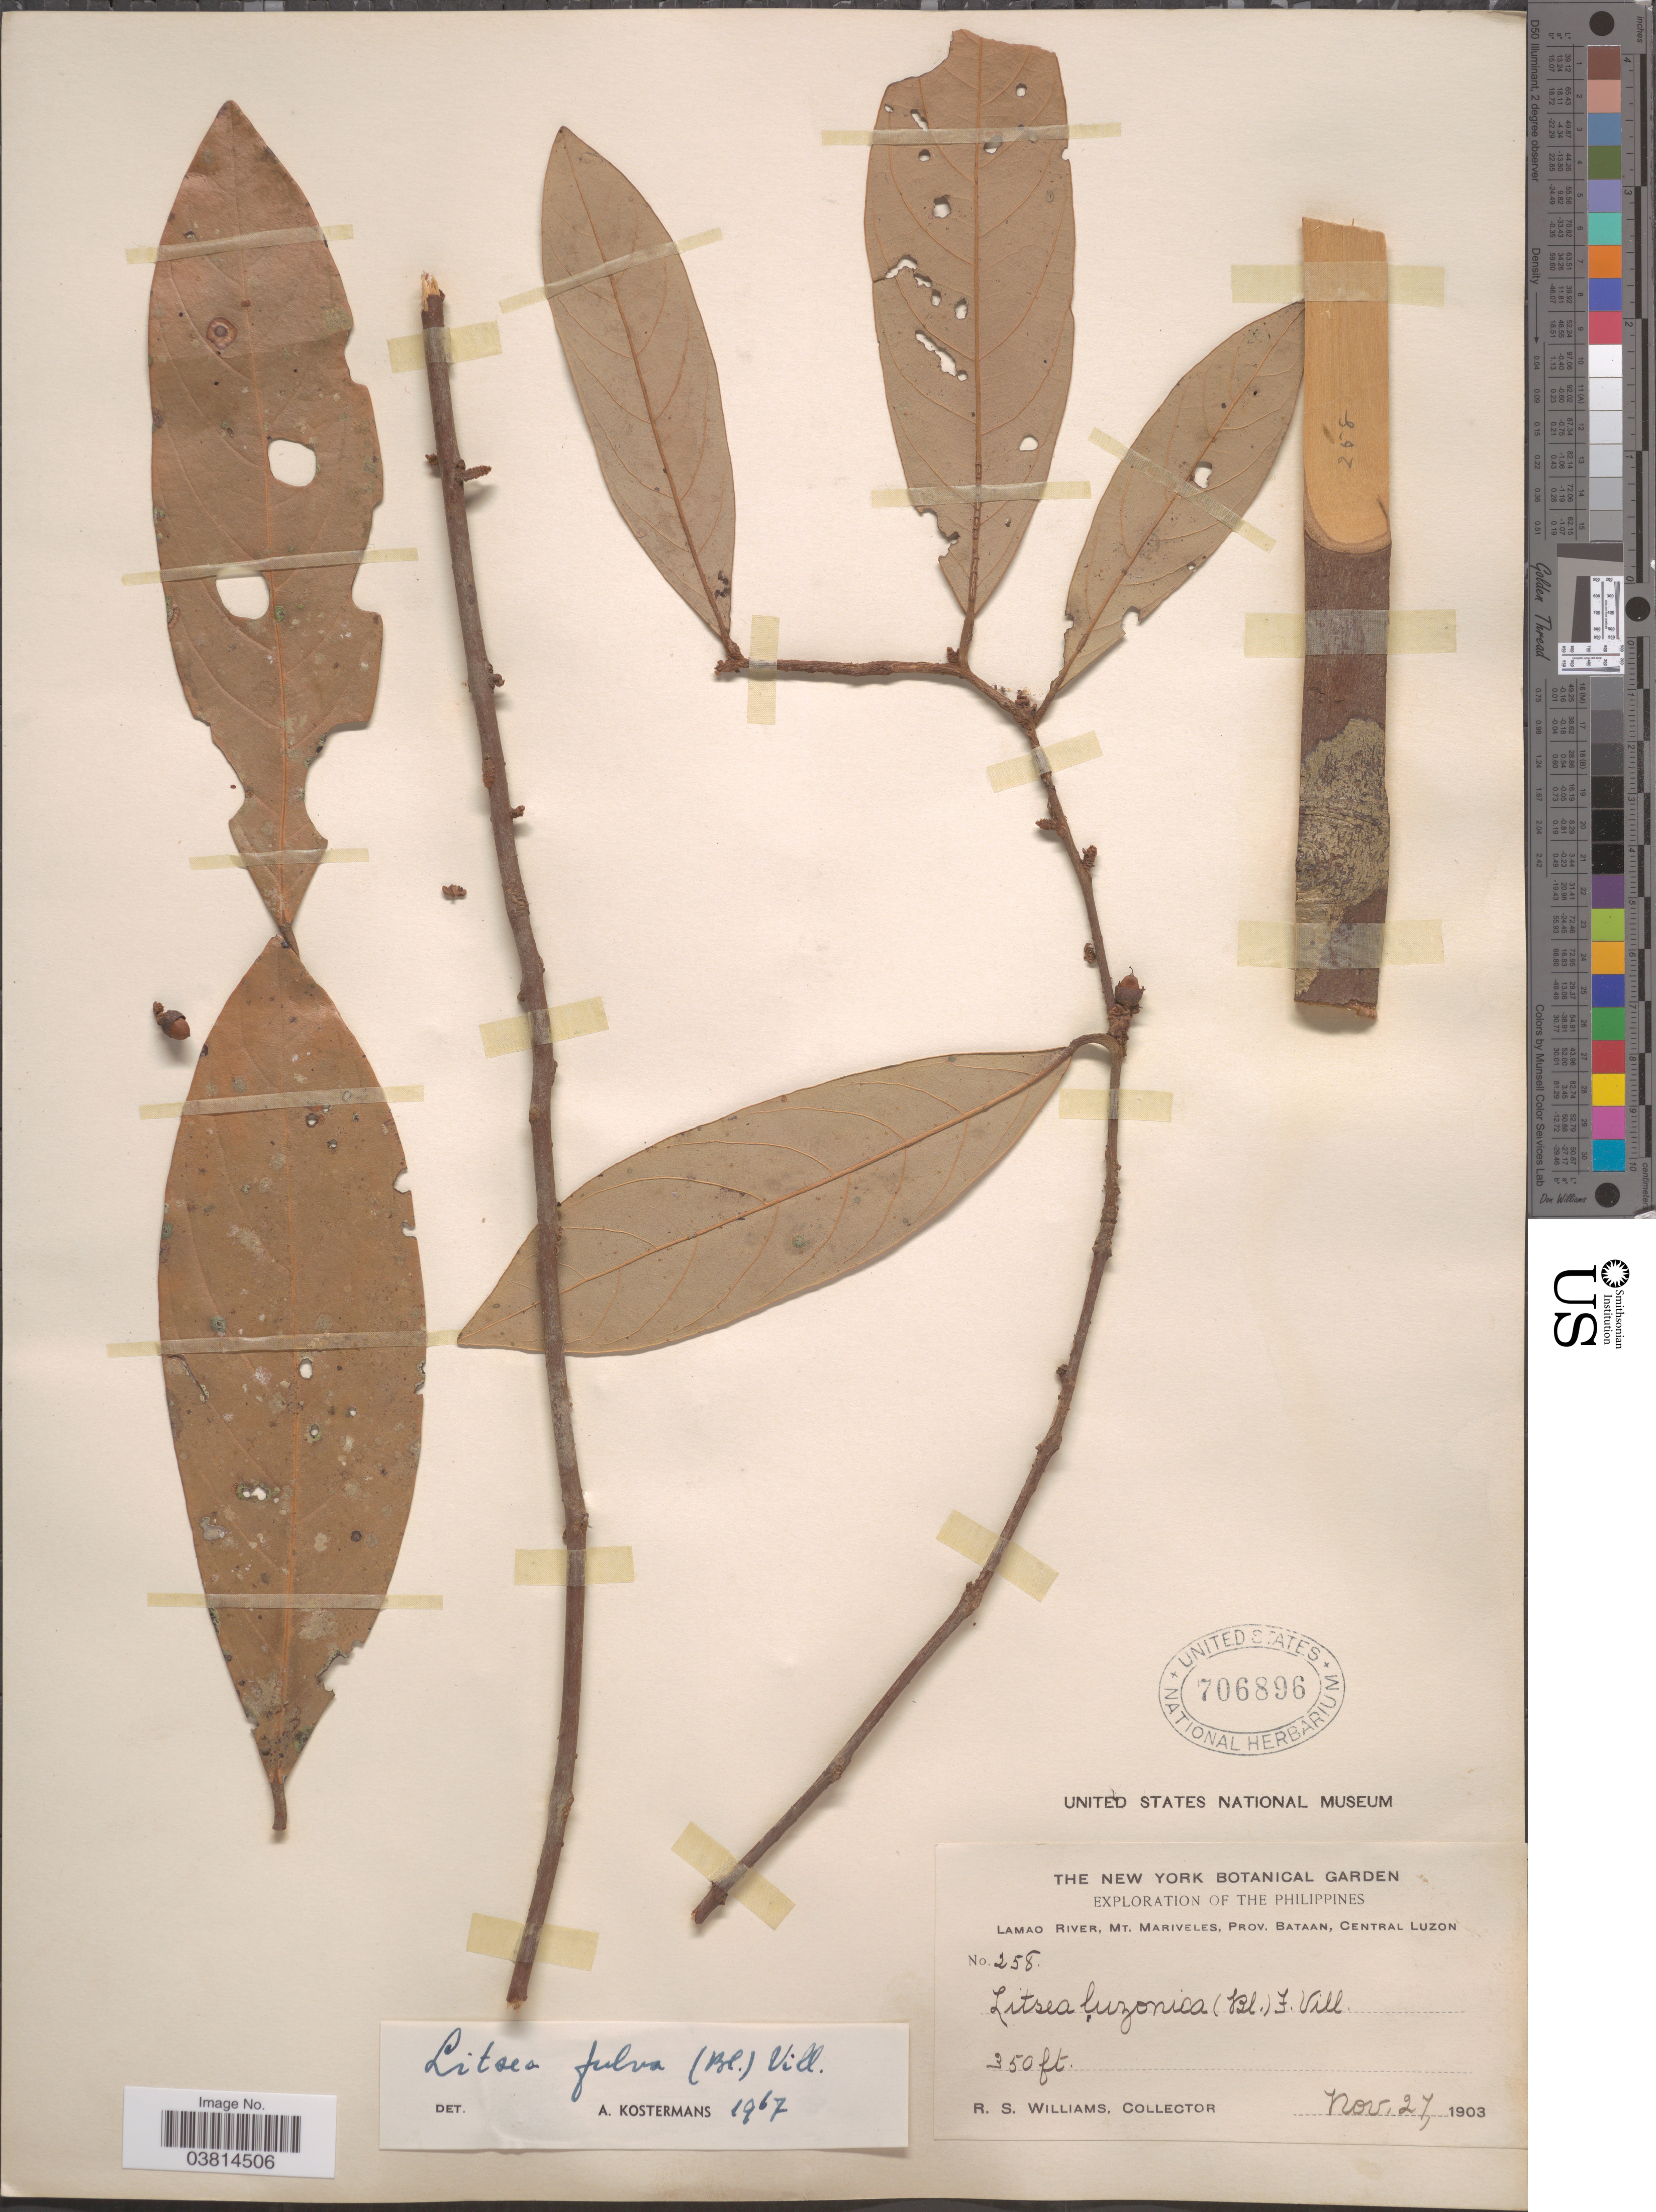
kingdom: Plantae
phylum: Tracheophyta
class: Magnoliopsida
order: Laurales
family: Lauraceae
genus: Litsea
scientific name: Litsea fulva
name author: (Blume) Fern.-Vill.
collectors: R. S. Williams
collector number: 258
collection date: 1903-11-27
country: Philippines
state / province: Central Luzon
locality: Lamao River, Mt. Mariveles, Prov. Bataan, Central Luzon.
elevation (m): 107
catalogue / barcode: US 706896